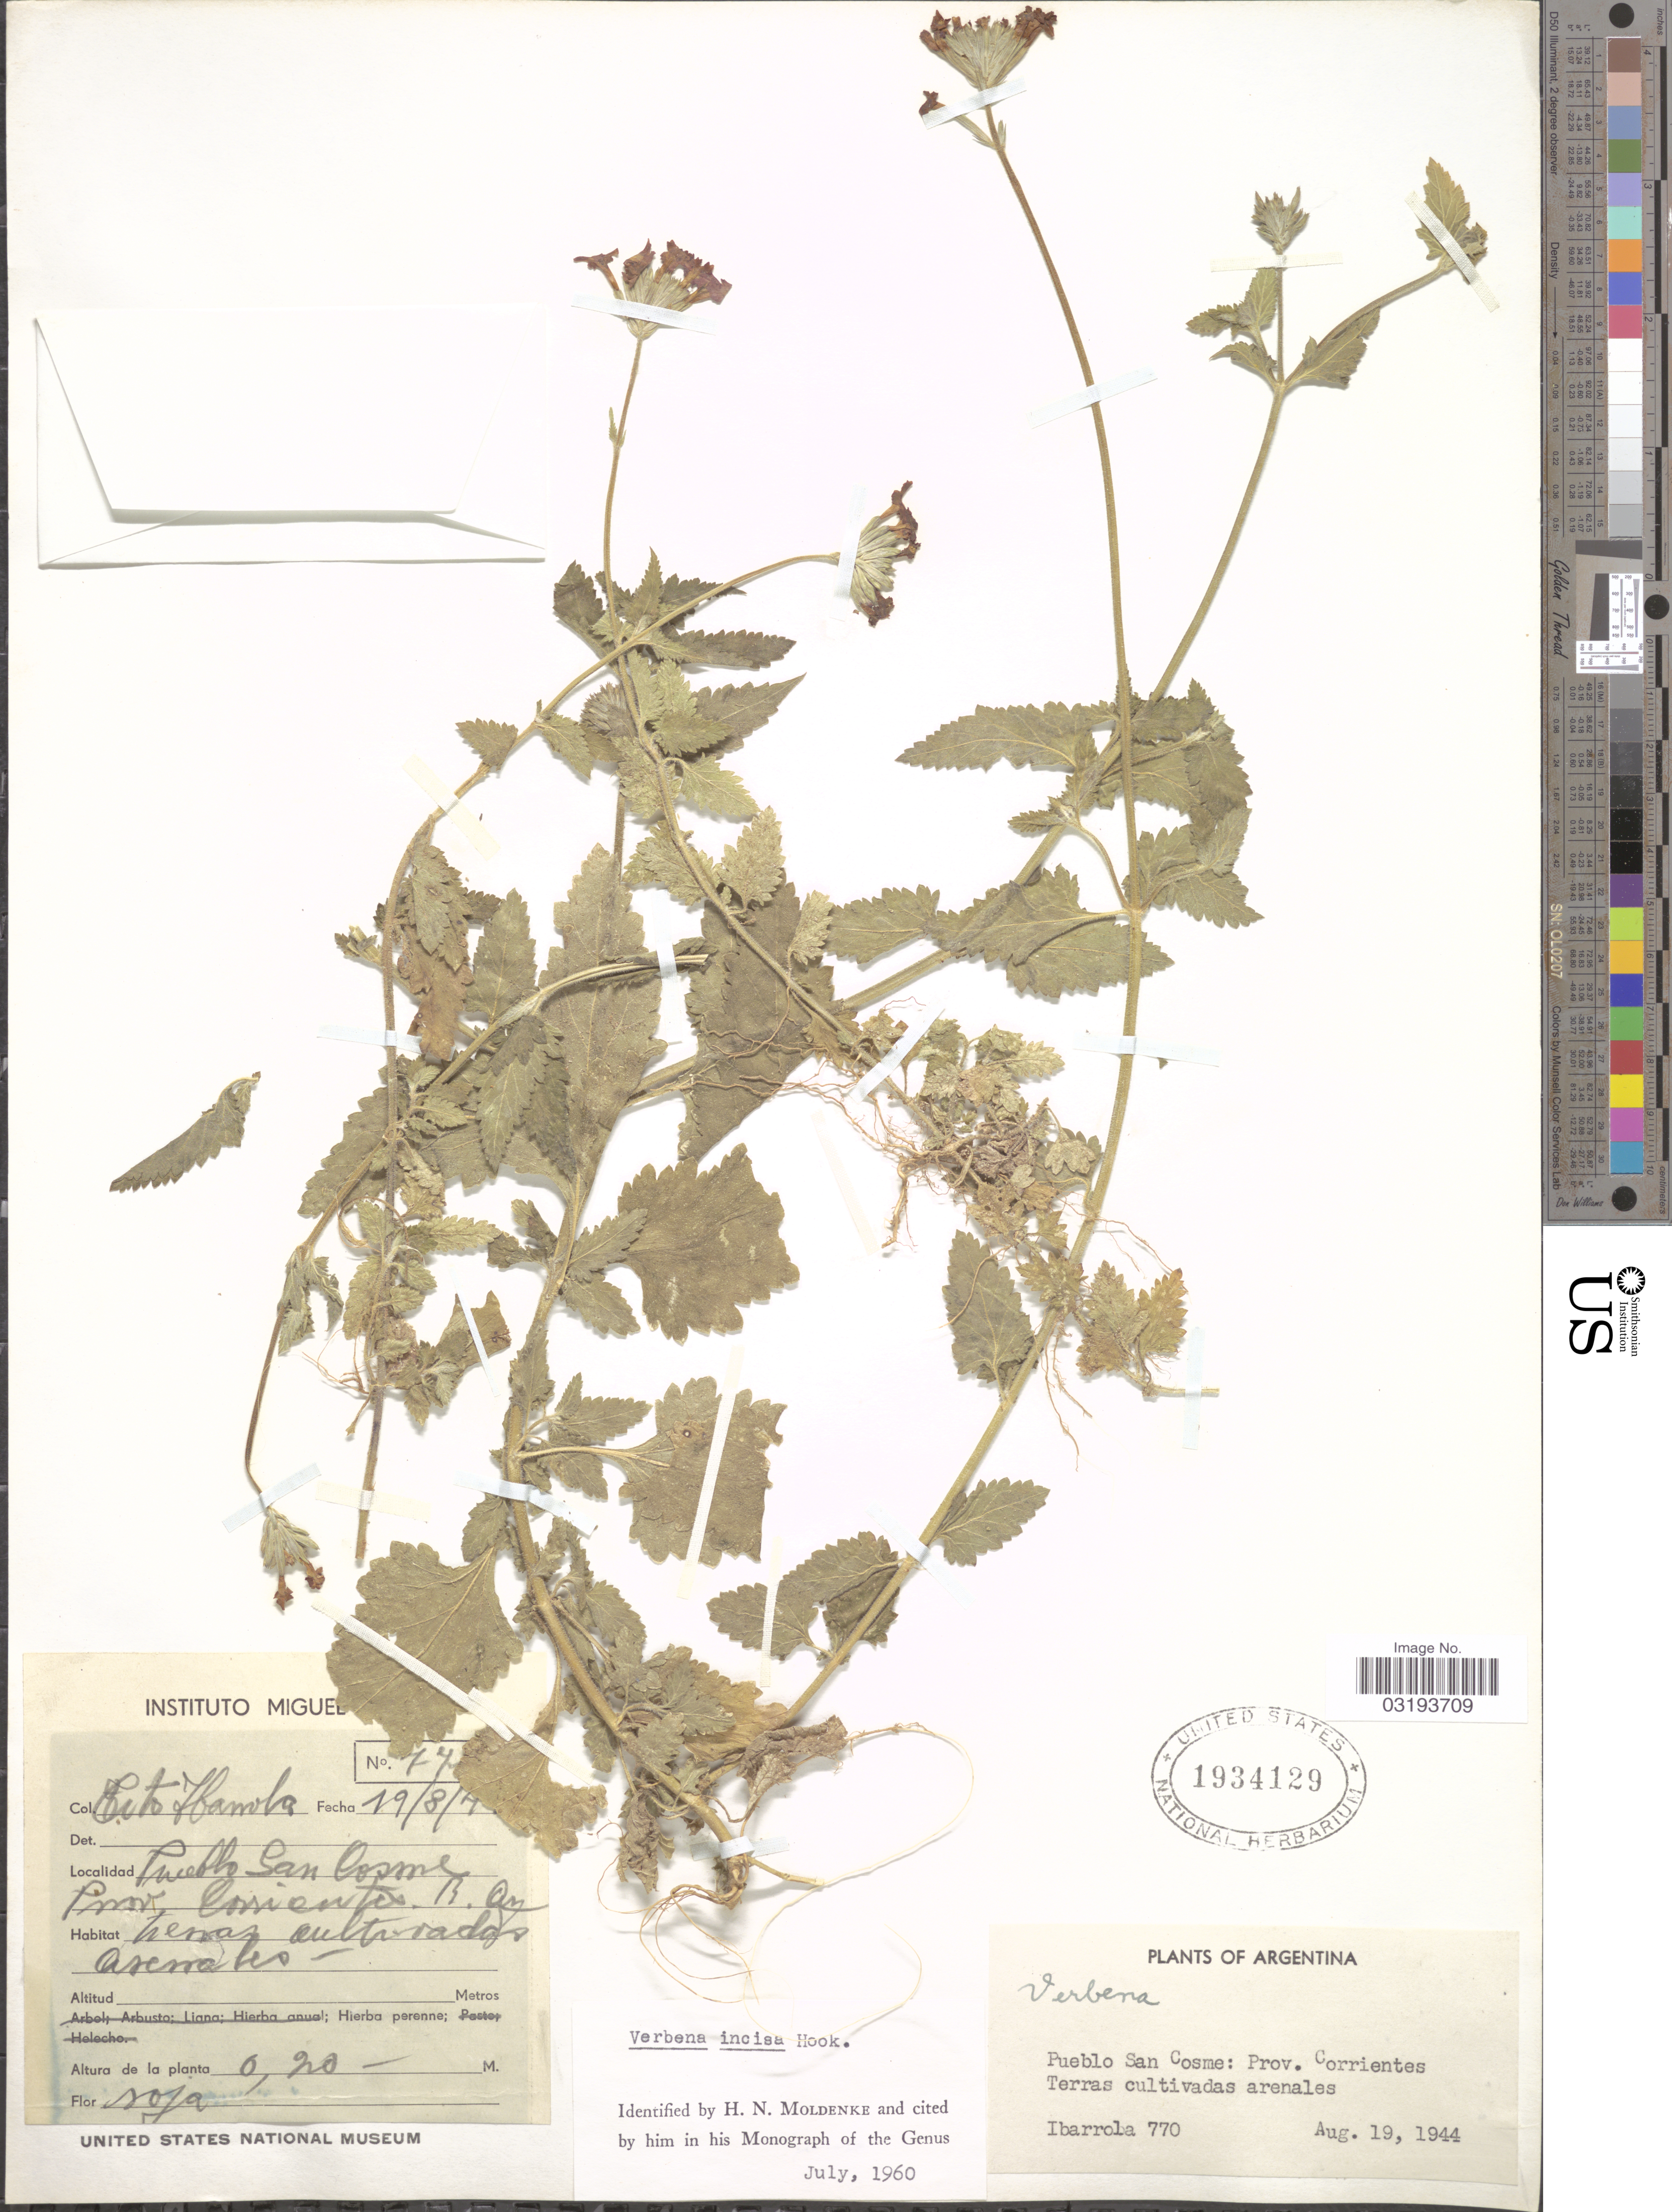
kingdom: Plantae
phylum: Tracheophyta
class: Magnoliopsida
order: Lamiales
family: Verbenaceae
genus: Verbena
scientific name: Verbena incisa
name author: Hook.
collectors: T. Ibarrola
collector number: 770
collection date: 1944-08-19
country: Argentina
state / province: Corrientes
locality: Pueblo San Cosme: Prov. Corrientes, Terras cultivadas arenales.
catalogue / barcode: US 1934129